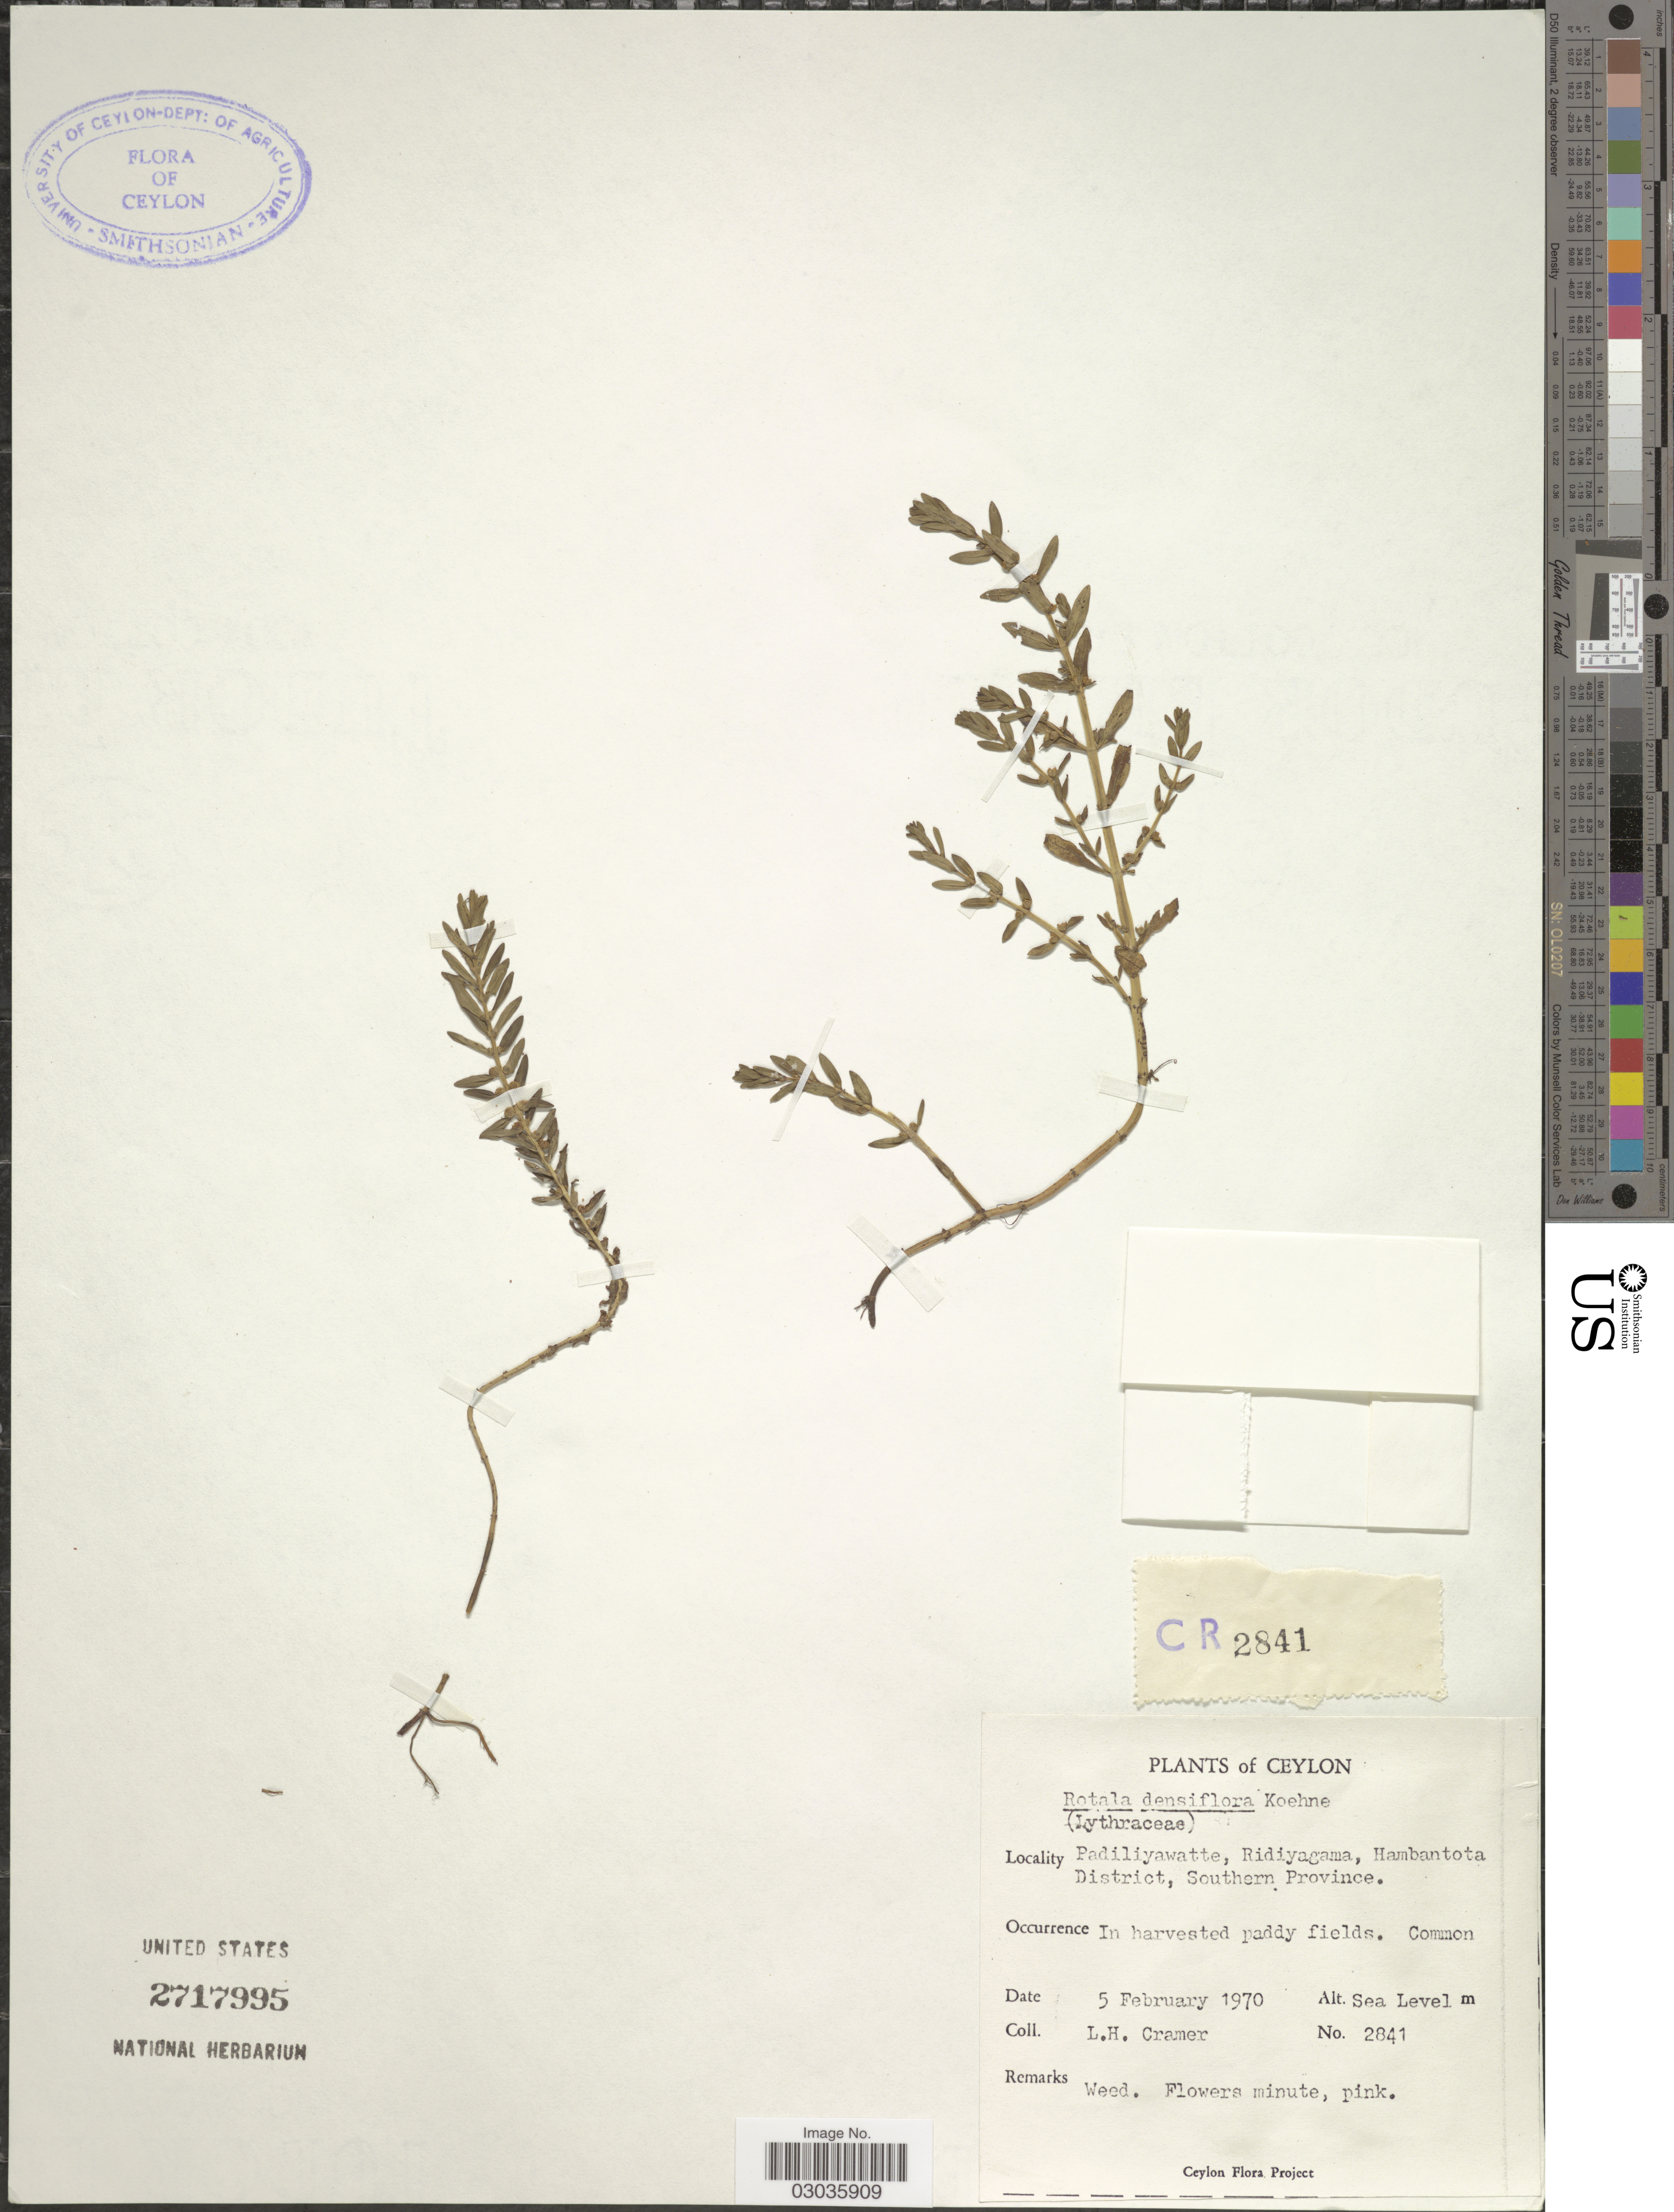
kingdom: Plantae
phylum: Tracheophyta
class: Magnoliopsida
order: Myrtales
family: Lythraceae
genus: Rotala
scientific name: Rotala densiflora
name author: (Roth) Koehne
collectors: L. H. Cramer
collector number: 2841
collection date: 1970-02-05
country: Sri Lanka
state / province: Southern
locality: Ceylon, Padiliyawatte, Ridiyagama, Hambantota District, Southern Province.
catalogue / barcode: US 2717995